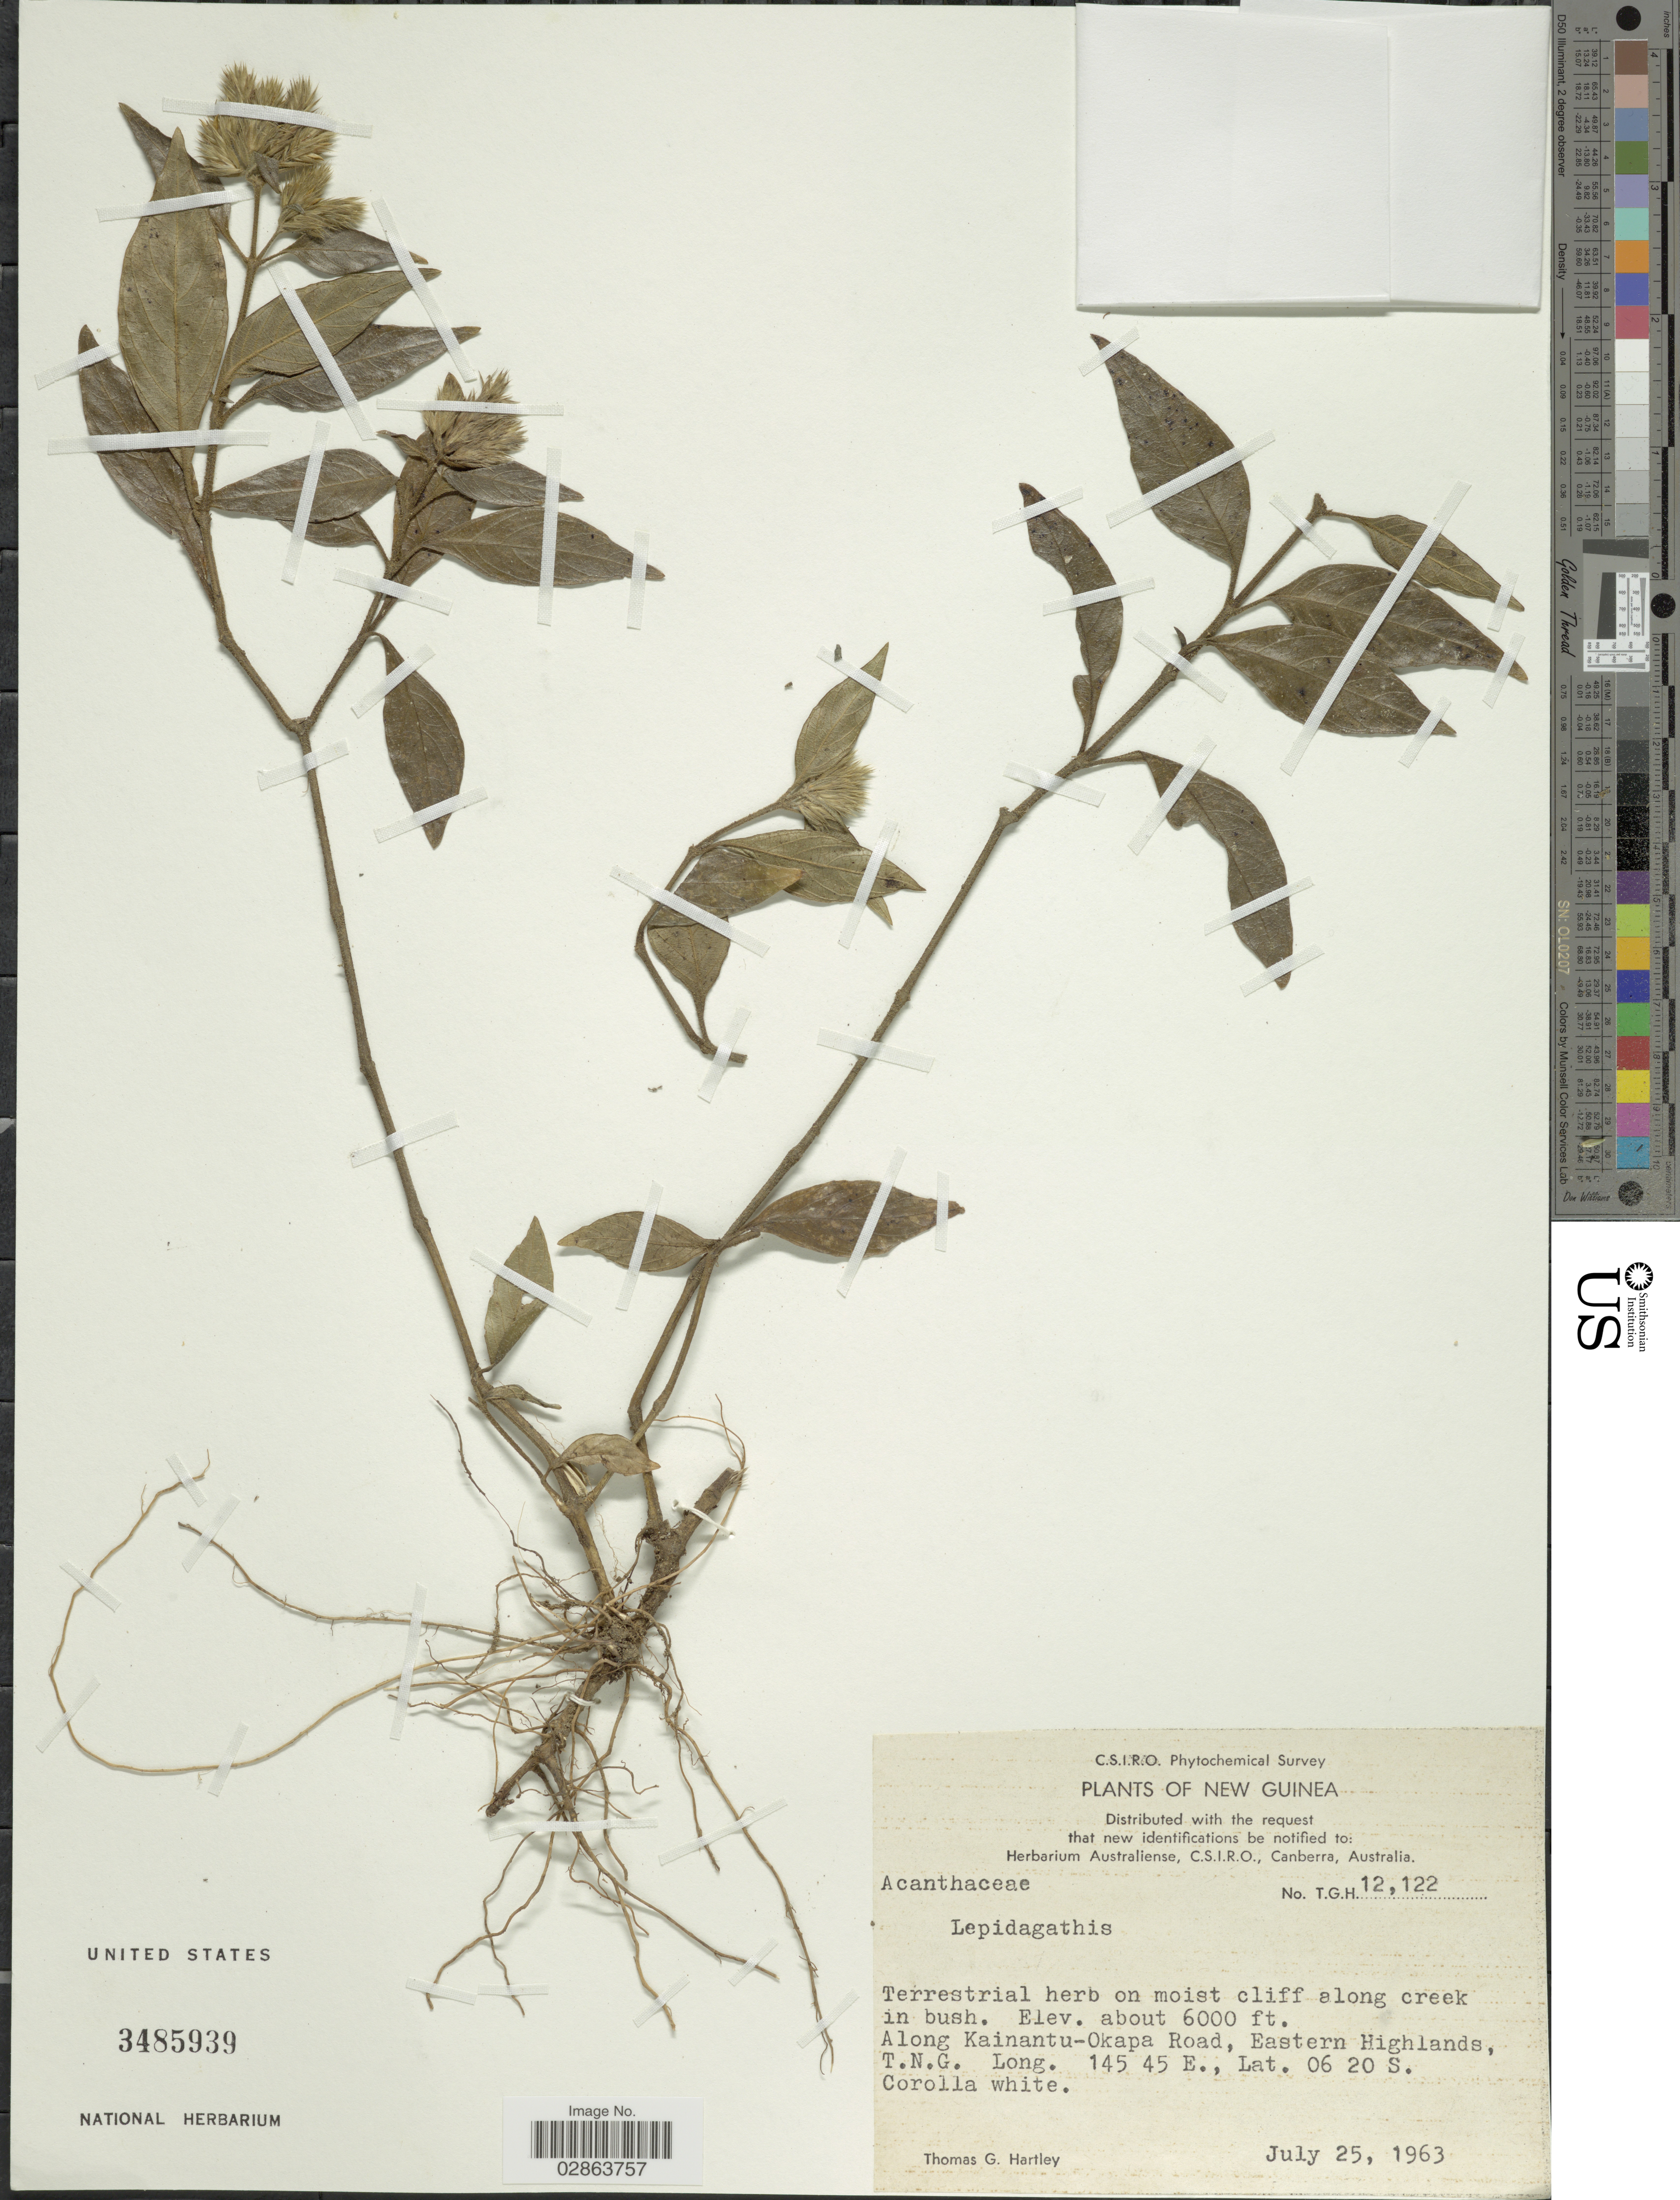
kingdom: Plantae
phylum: Tracheophyta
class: Magnoliopsida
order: Lamiales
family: Acanthaceae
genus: Lepidagathis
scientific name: Lepidagathis sp.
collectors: T. G. Hartley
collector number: T.G.H. 12122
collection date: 1963-07-25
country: Papua New Guinea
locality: New Guinea, Along Kainantu-Okapa Road, Eastern Highlands, T.N.G.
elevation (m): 1829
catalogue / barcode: US 3485939